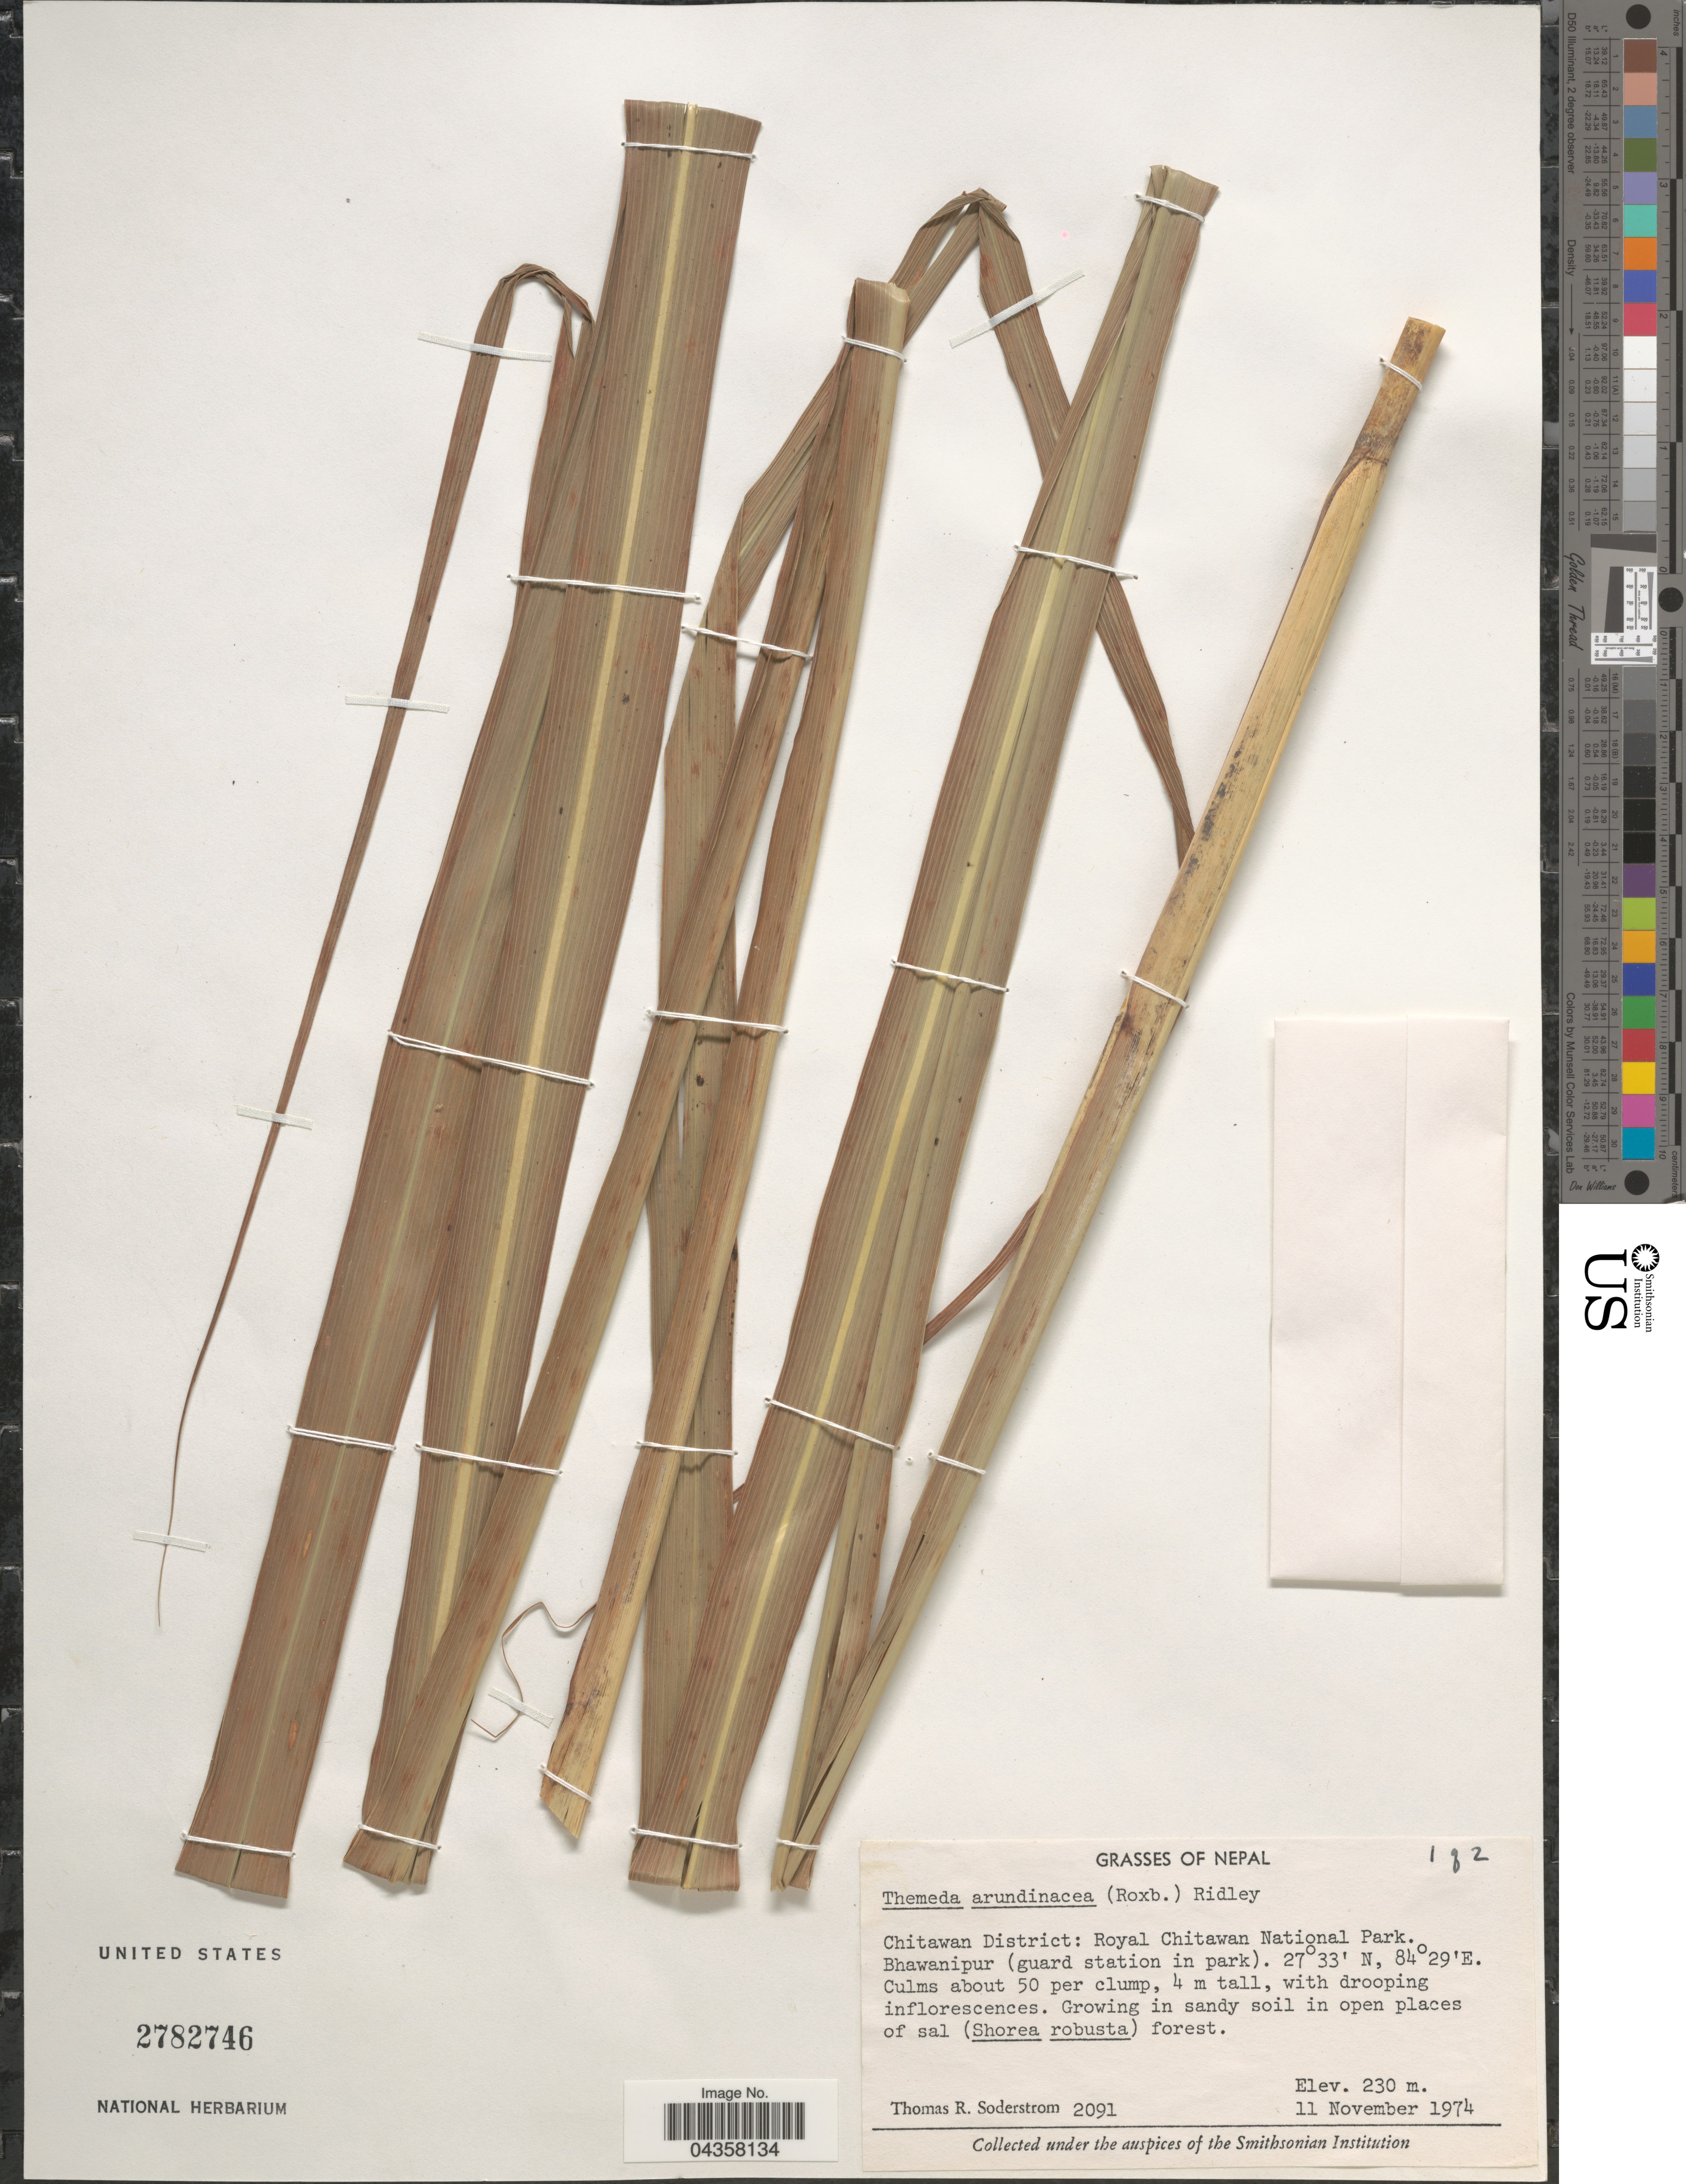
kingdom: Plantae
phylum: Tracheophyta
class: Liliopsida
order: Poales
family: Poaceae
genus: Themeda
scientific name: Themeda arundinacea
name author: (Roxb.) Ridl.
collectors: T. R. Soderstrom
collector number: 2091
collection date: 1974-11-11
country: Nepal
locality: Chitawan District: Royal Chitawan National Park. Bhawanipur (guard station in park).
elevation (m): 230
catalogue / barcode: US 2782746